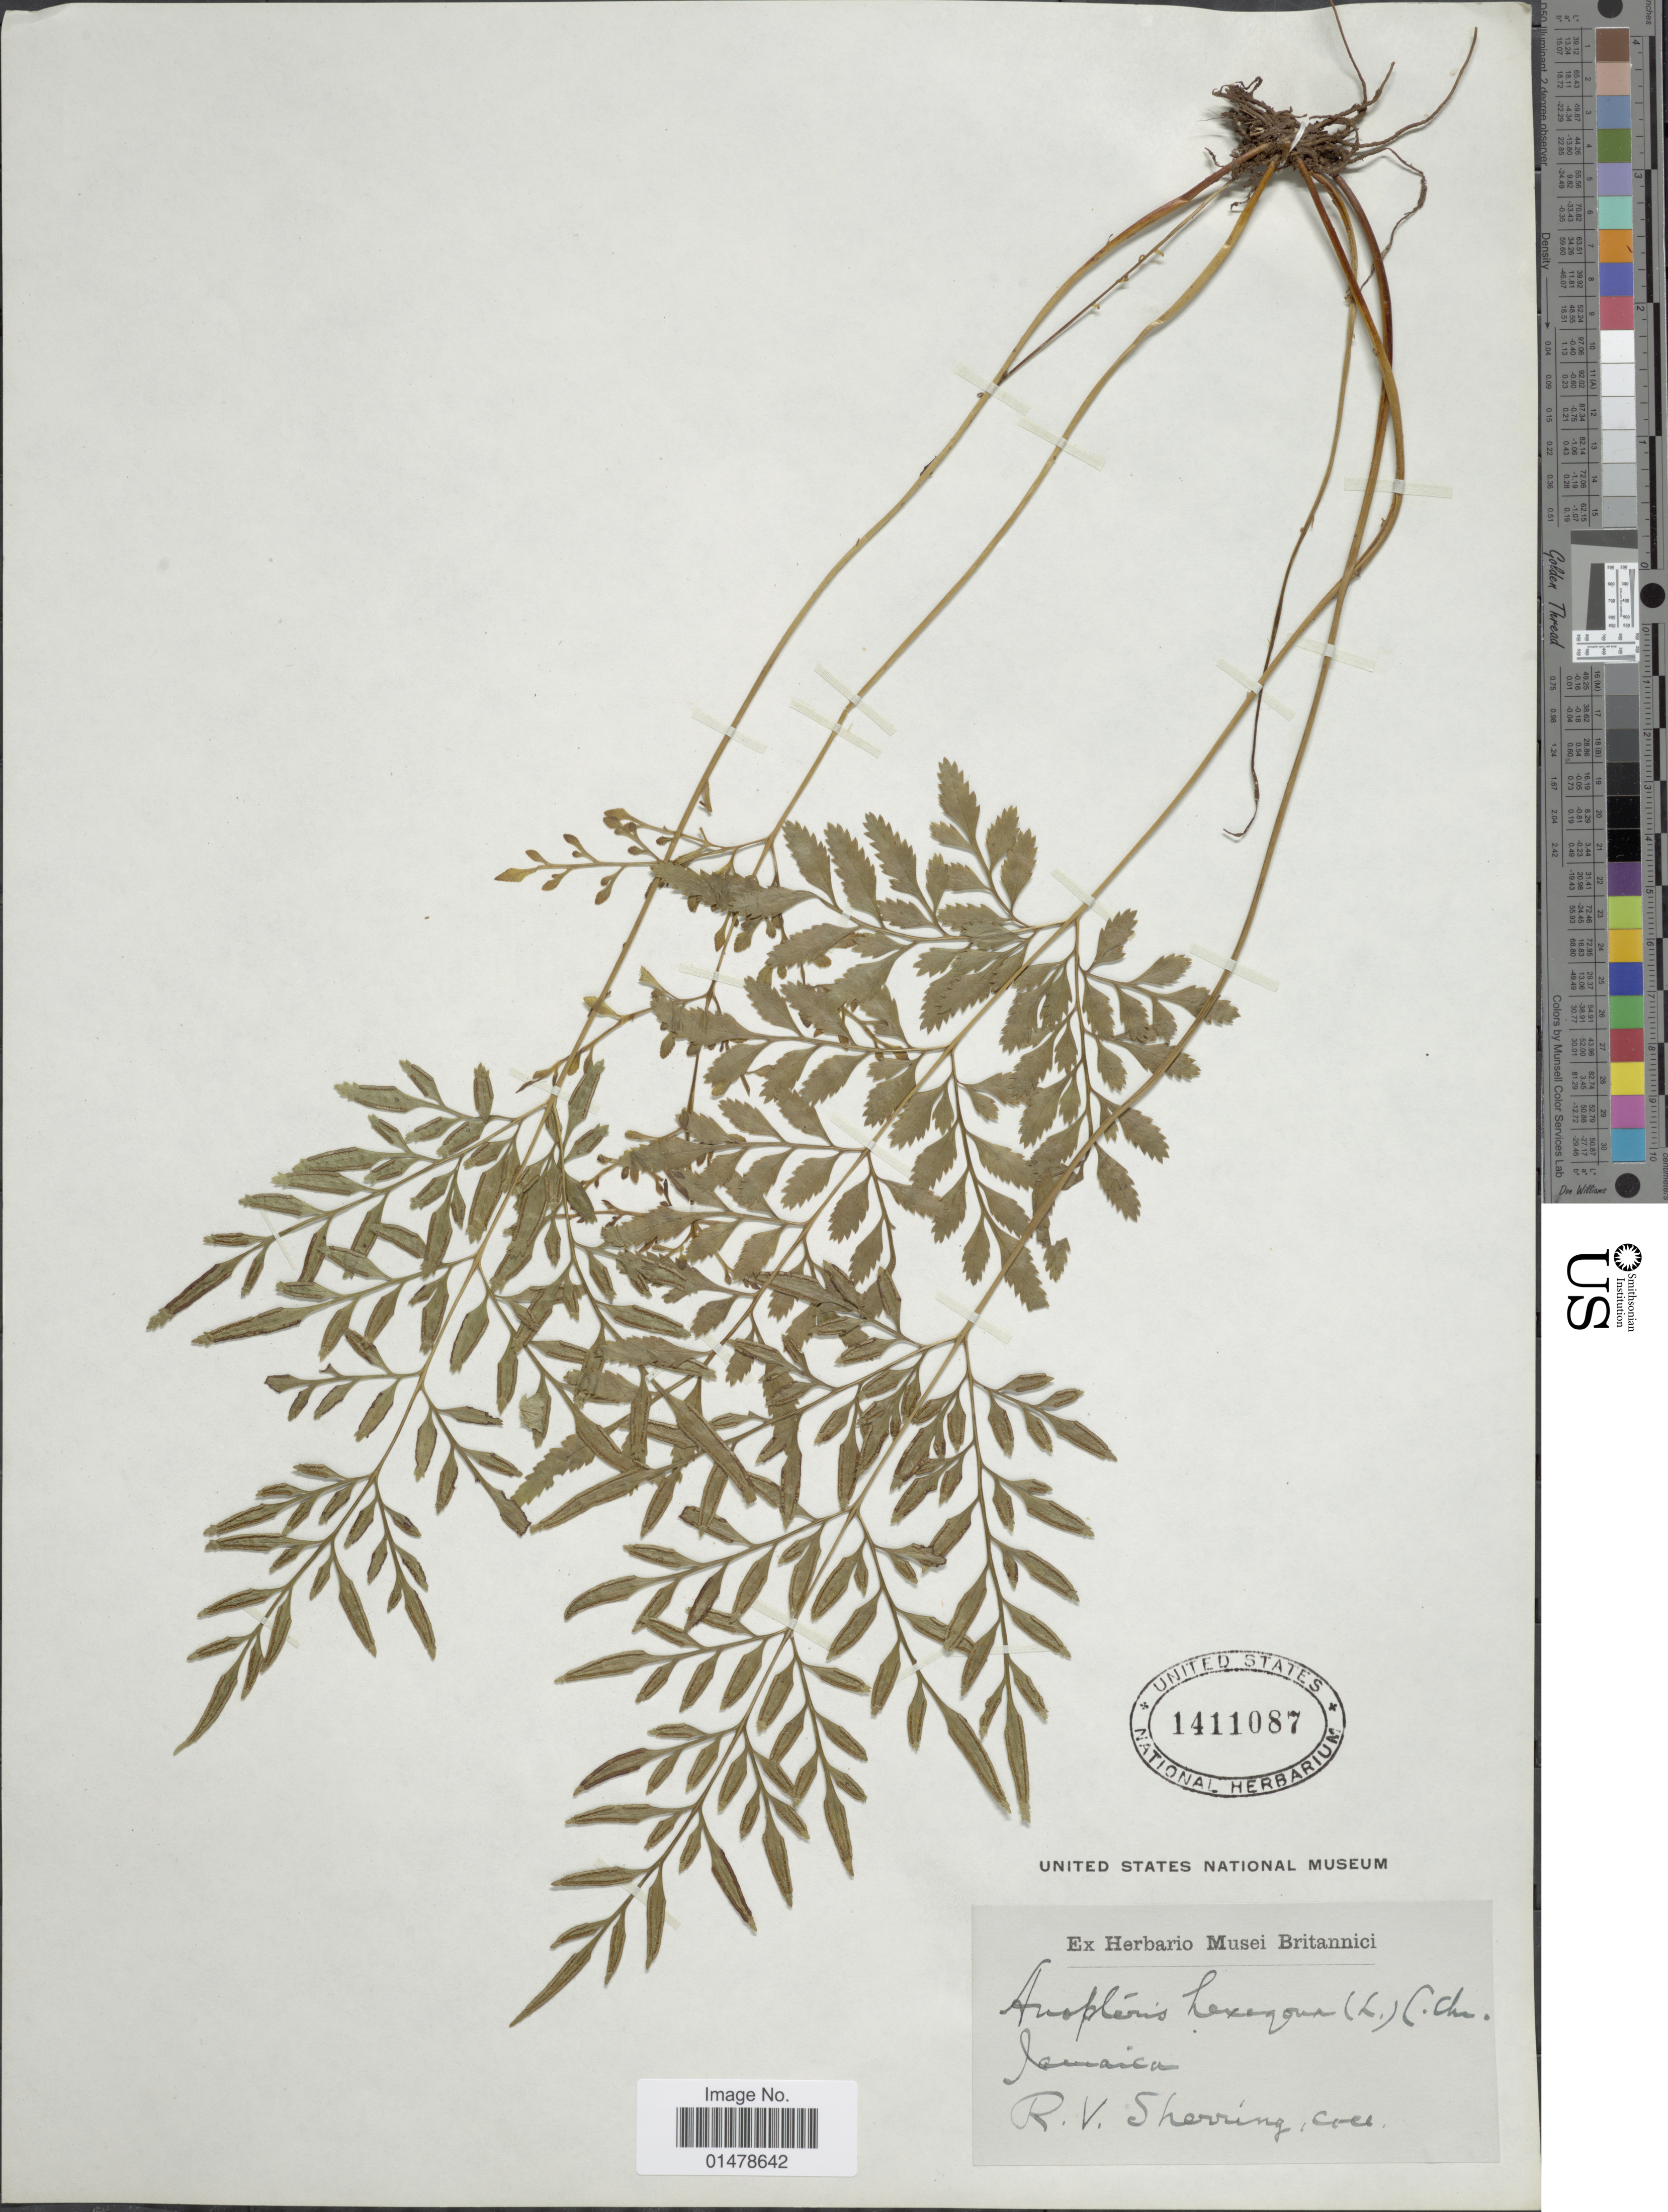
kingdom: Plantae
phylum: Tracheophyta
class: Polypodiopsida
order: Polypodiales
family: Pteridaceae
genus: Pteris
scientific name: Pteris hexagona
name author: (L.) Proctor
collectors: R. Sherring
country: Jamaica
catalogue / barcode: US 1411087